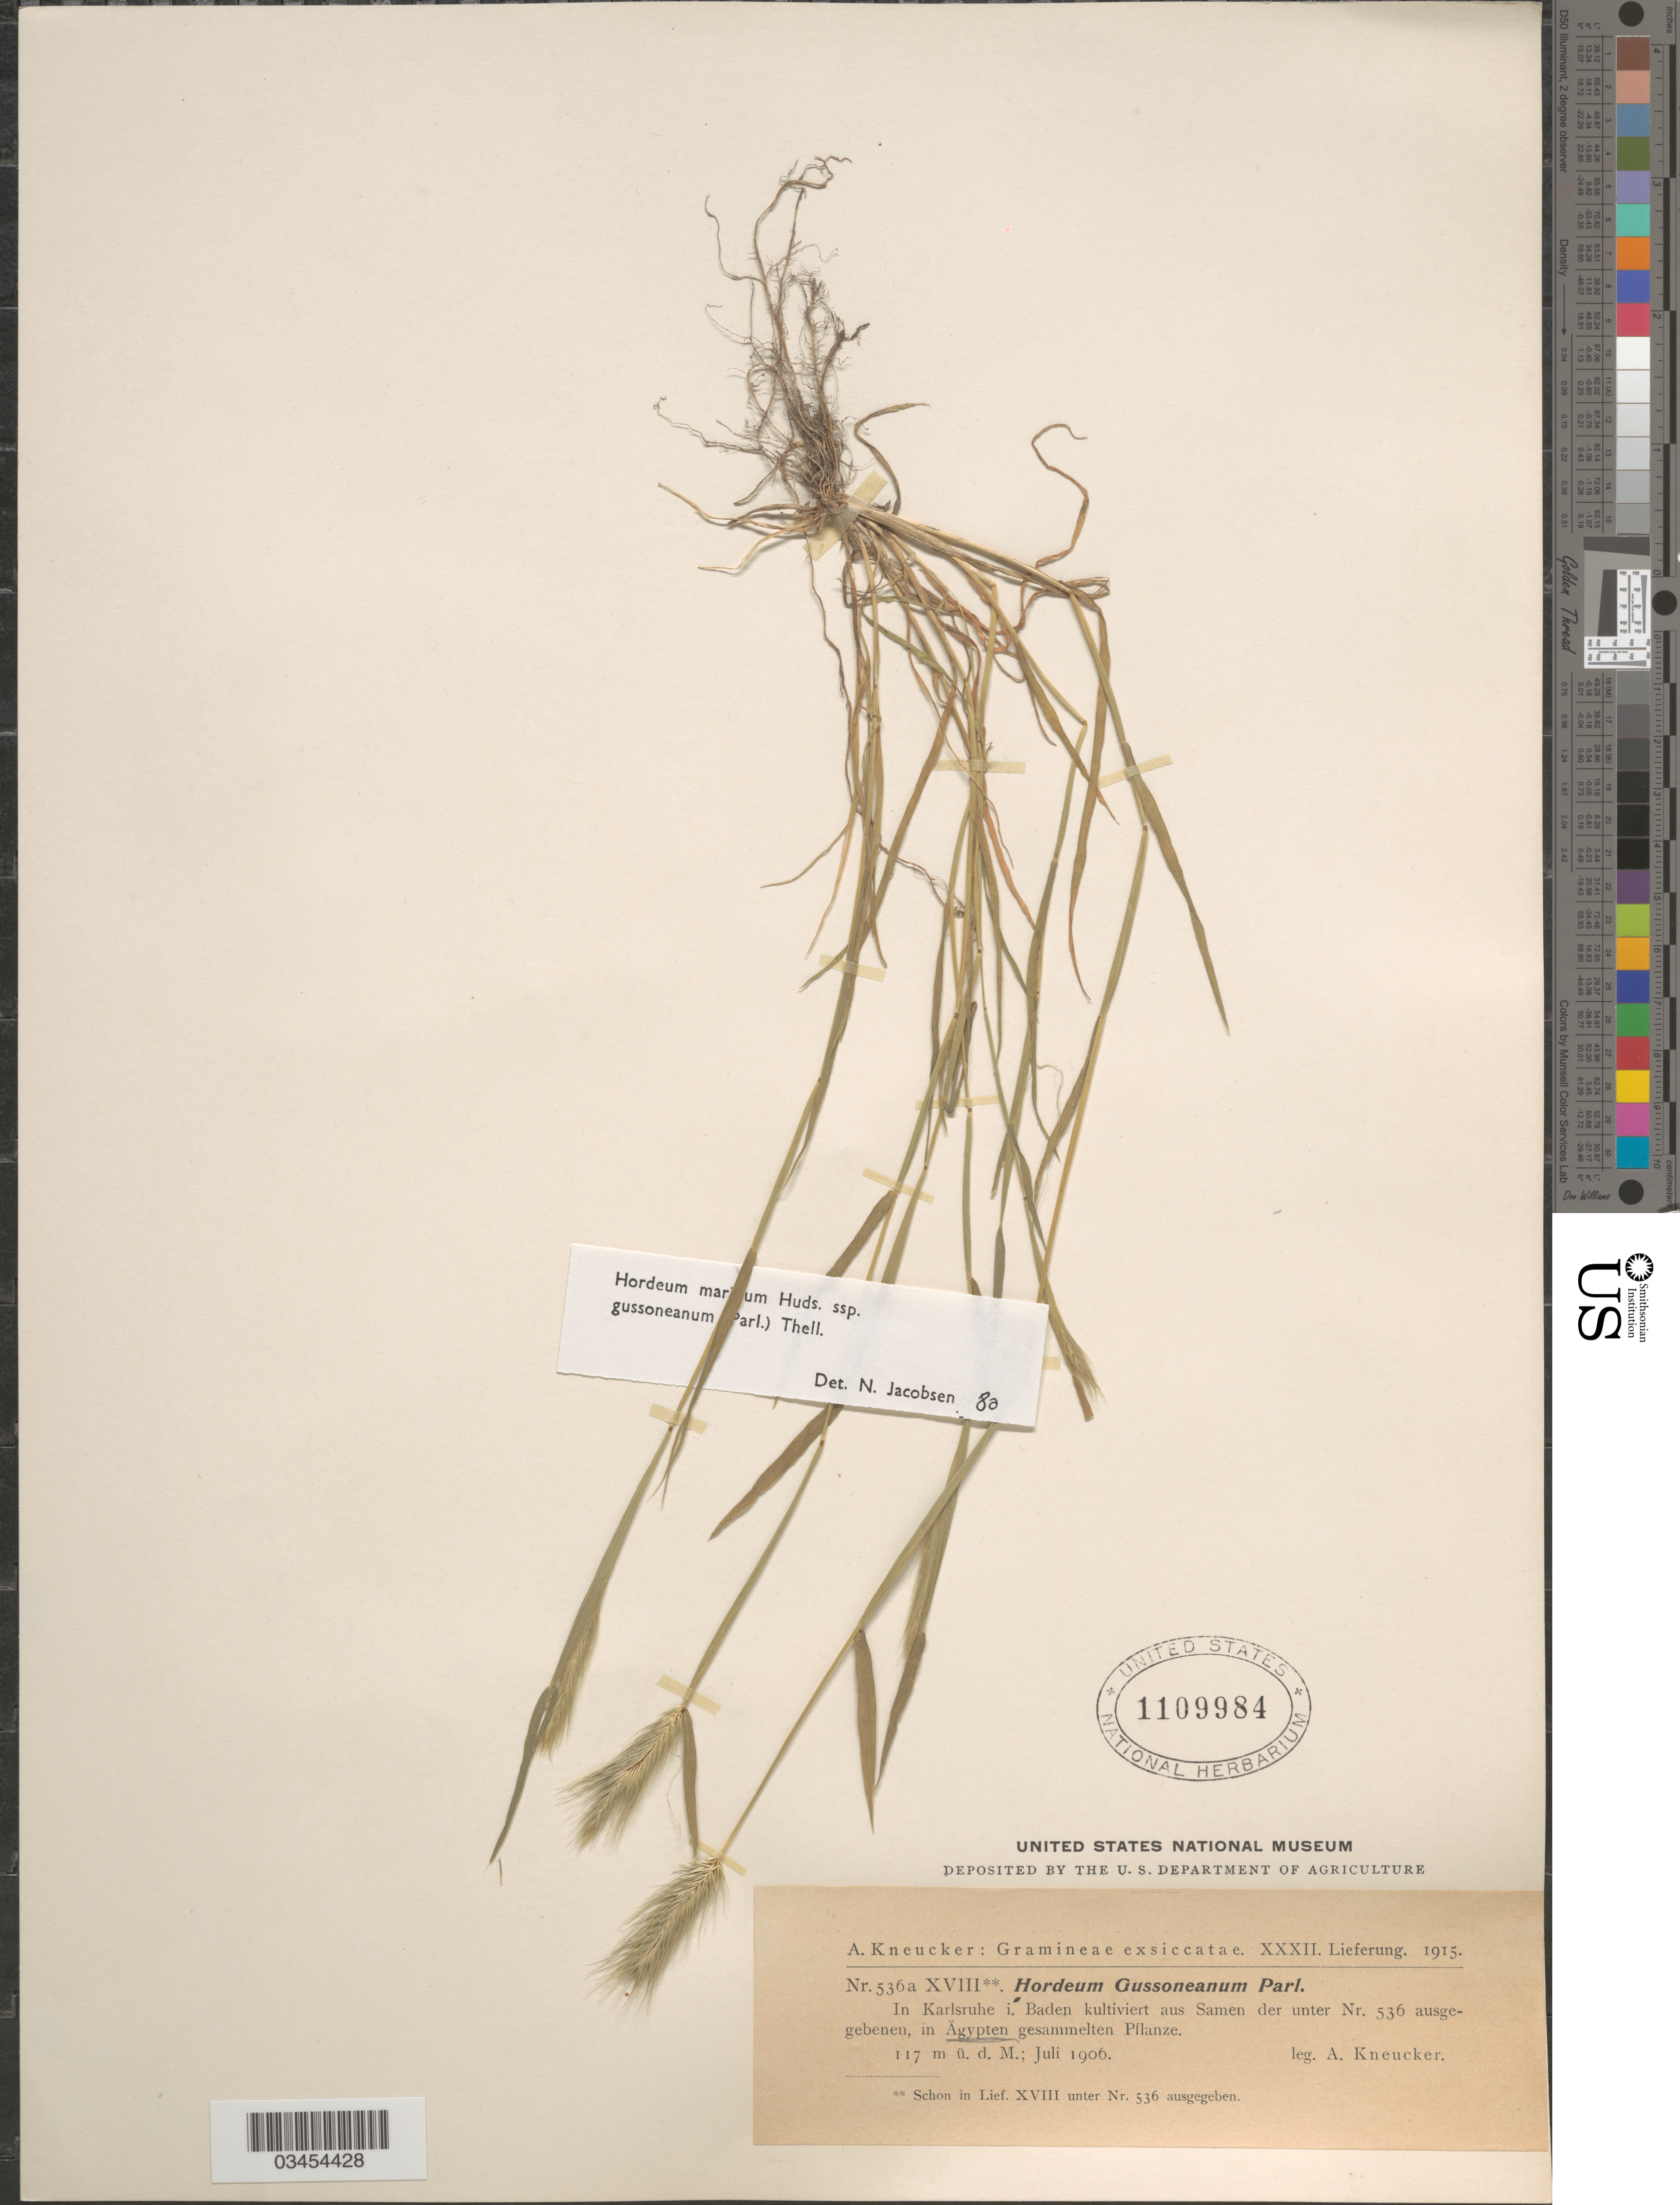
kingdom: Plantae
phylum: Tracheophyta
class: Liliopsida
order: Poales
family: Poaceae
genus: Hordeum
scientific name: Hordeum marinum subsp. gussoneanum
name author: (Parl.) Thell.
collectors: A. Kneucker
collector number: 536a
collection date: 1906-07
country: Germany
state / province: Baden-Württemberg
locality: In Karlsruhe i. Baden.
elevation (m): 117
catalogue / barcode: US 1109984